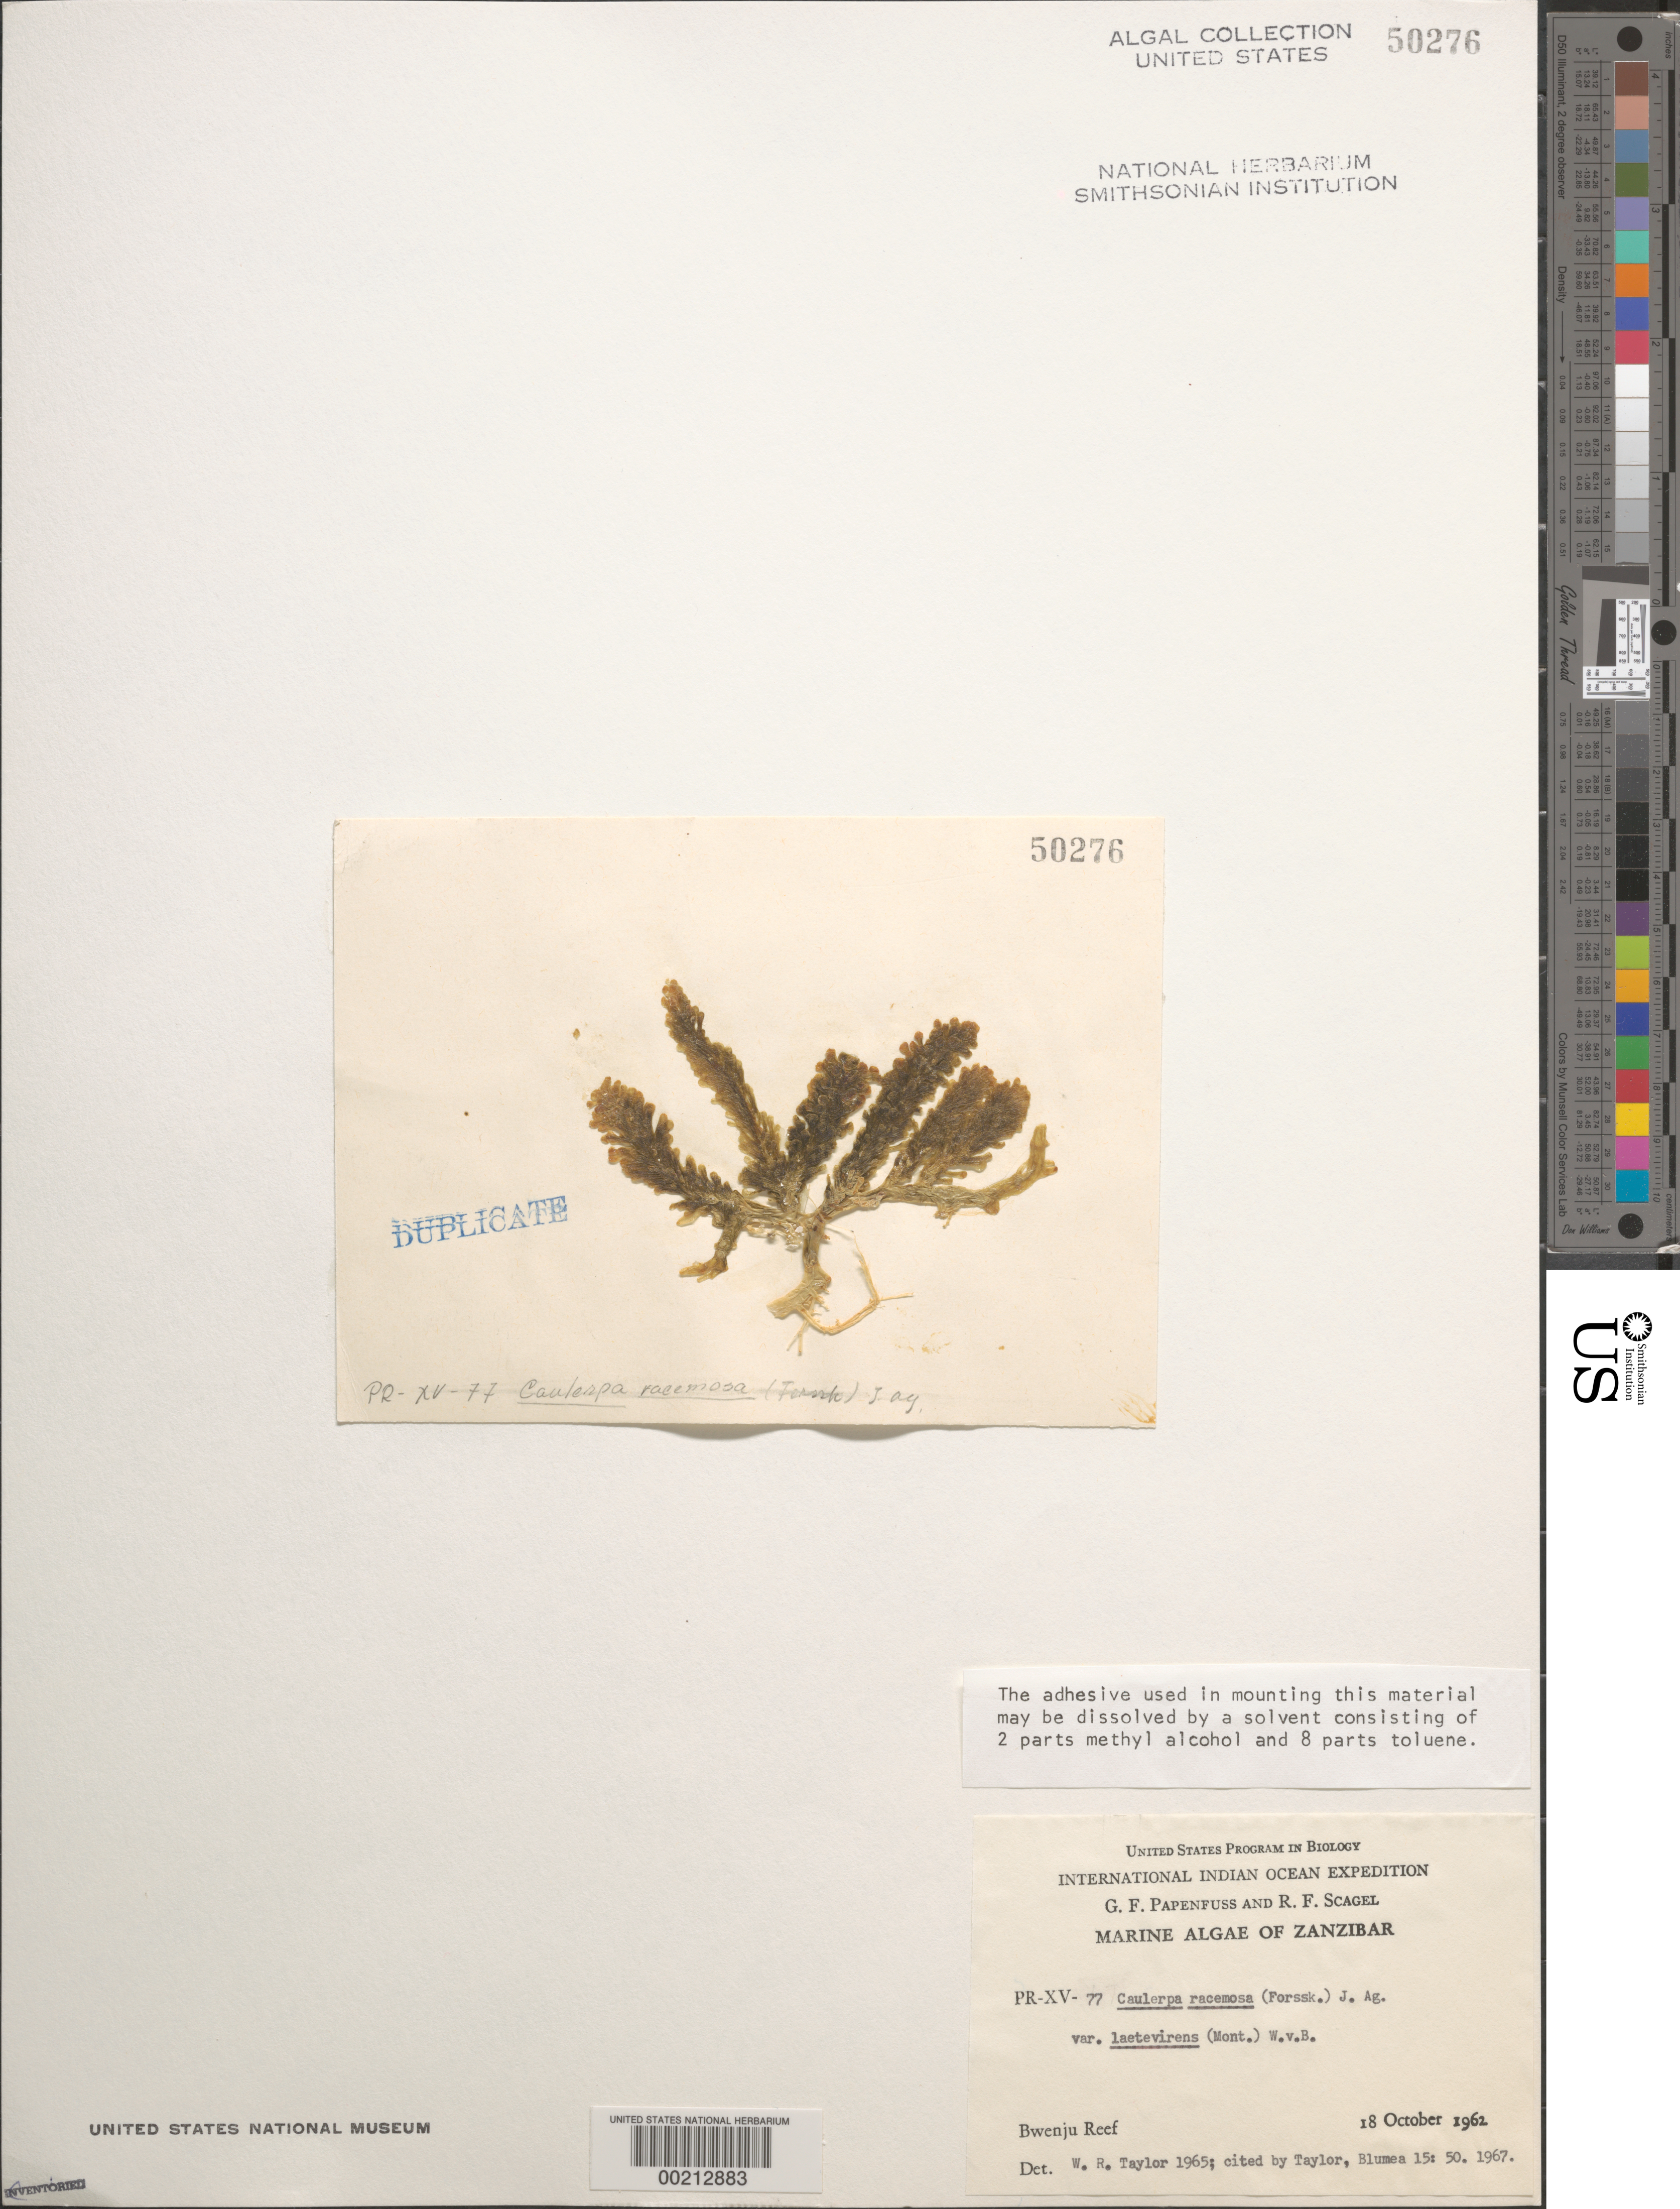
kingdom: Plantae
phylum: Chlorophyta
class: Ulvophyceae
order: Bryopsidales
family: Caulerpaceae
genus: Caulerpa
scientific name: Caulerpa racemosa var. laetevirens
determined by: Taylor, William R.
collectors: G. Papenfuss & R. F. Scagel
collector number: PR-XV-77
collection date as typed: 18 Oct 1962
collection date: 1962-10-18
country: Tanzania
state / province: Zanzibar Central/South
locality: Bwenju Reef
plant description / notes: International Indian Ocean Expedition, 1962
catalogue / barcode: US 50276